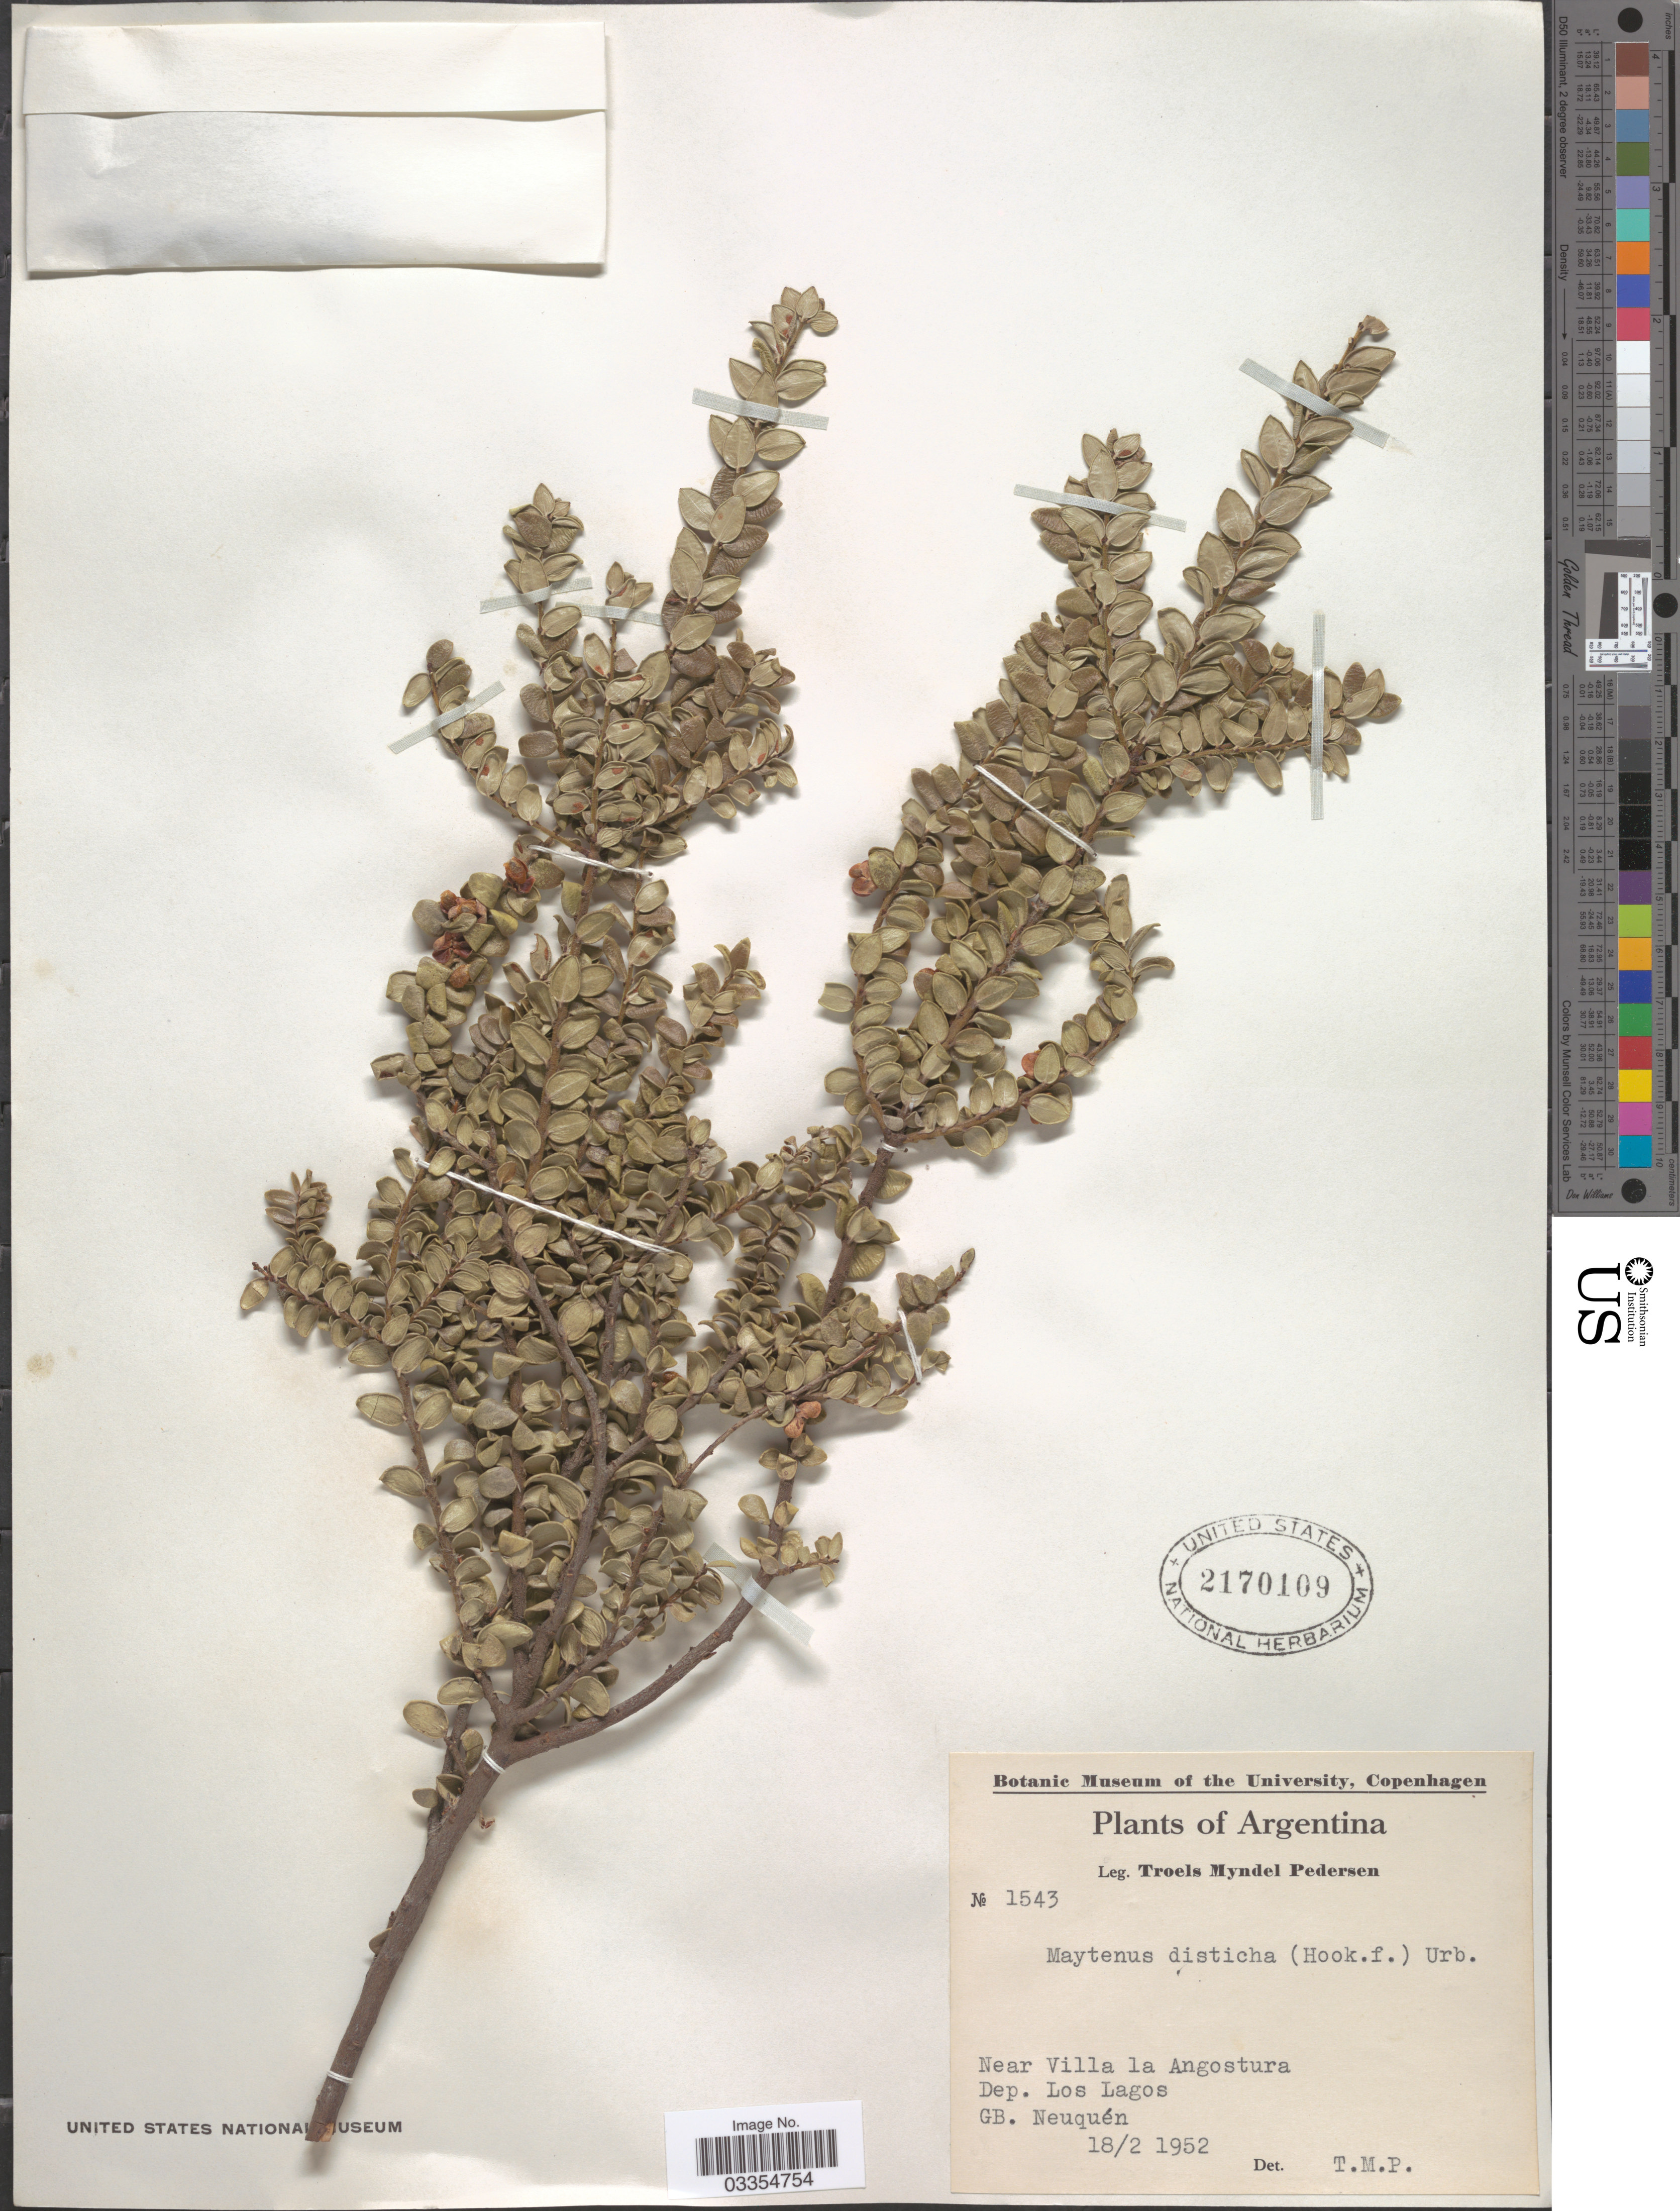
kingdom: Plantae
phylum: Tracheophyta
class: Magnoliopsida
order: Celastrales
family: Celastraceae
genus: Maytenus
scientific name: Maytenus disticha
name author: (Hook. f.) Urb.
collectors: T. Pederson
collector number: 1543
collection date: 1952-02-18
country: Argentina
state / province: Neuquen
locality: Near Villa La Angostura. Dep. Los Lagos. GB. Neuquén.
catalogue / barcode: US 2170109